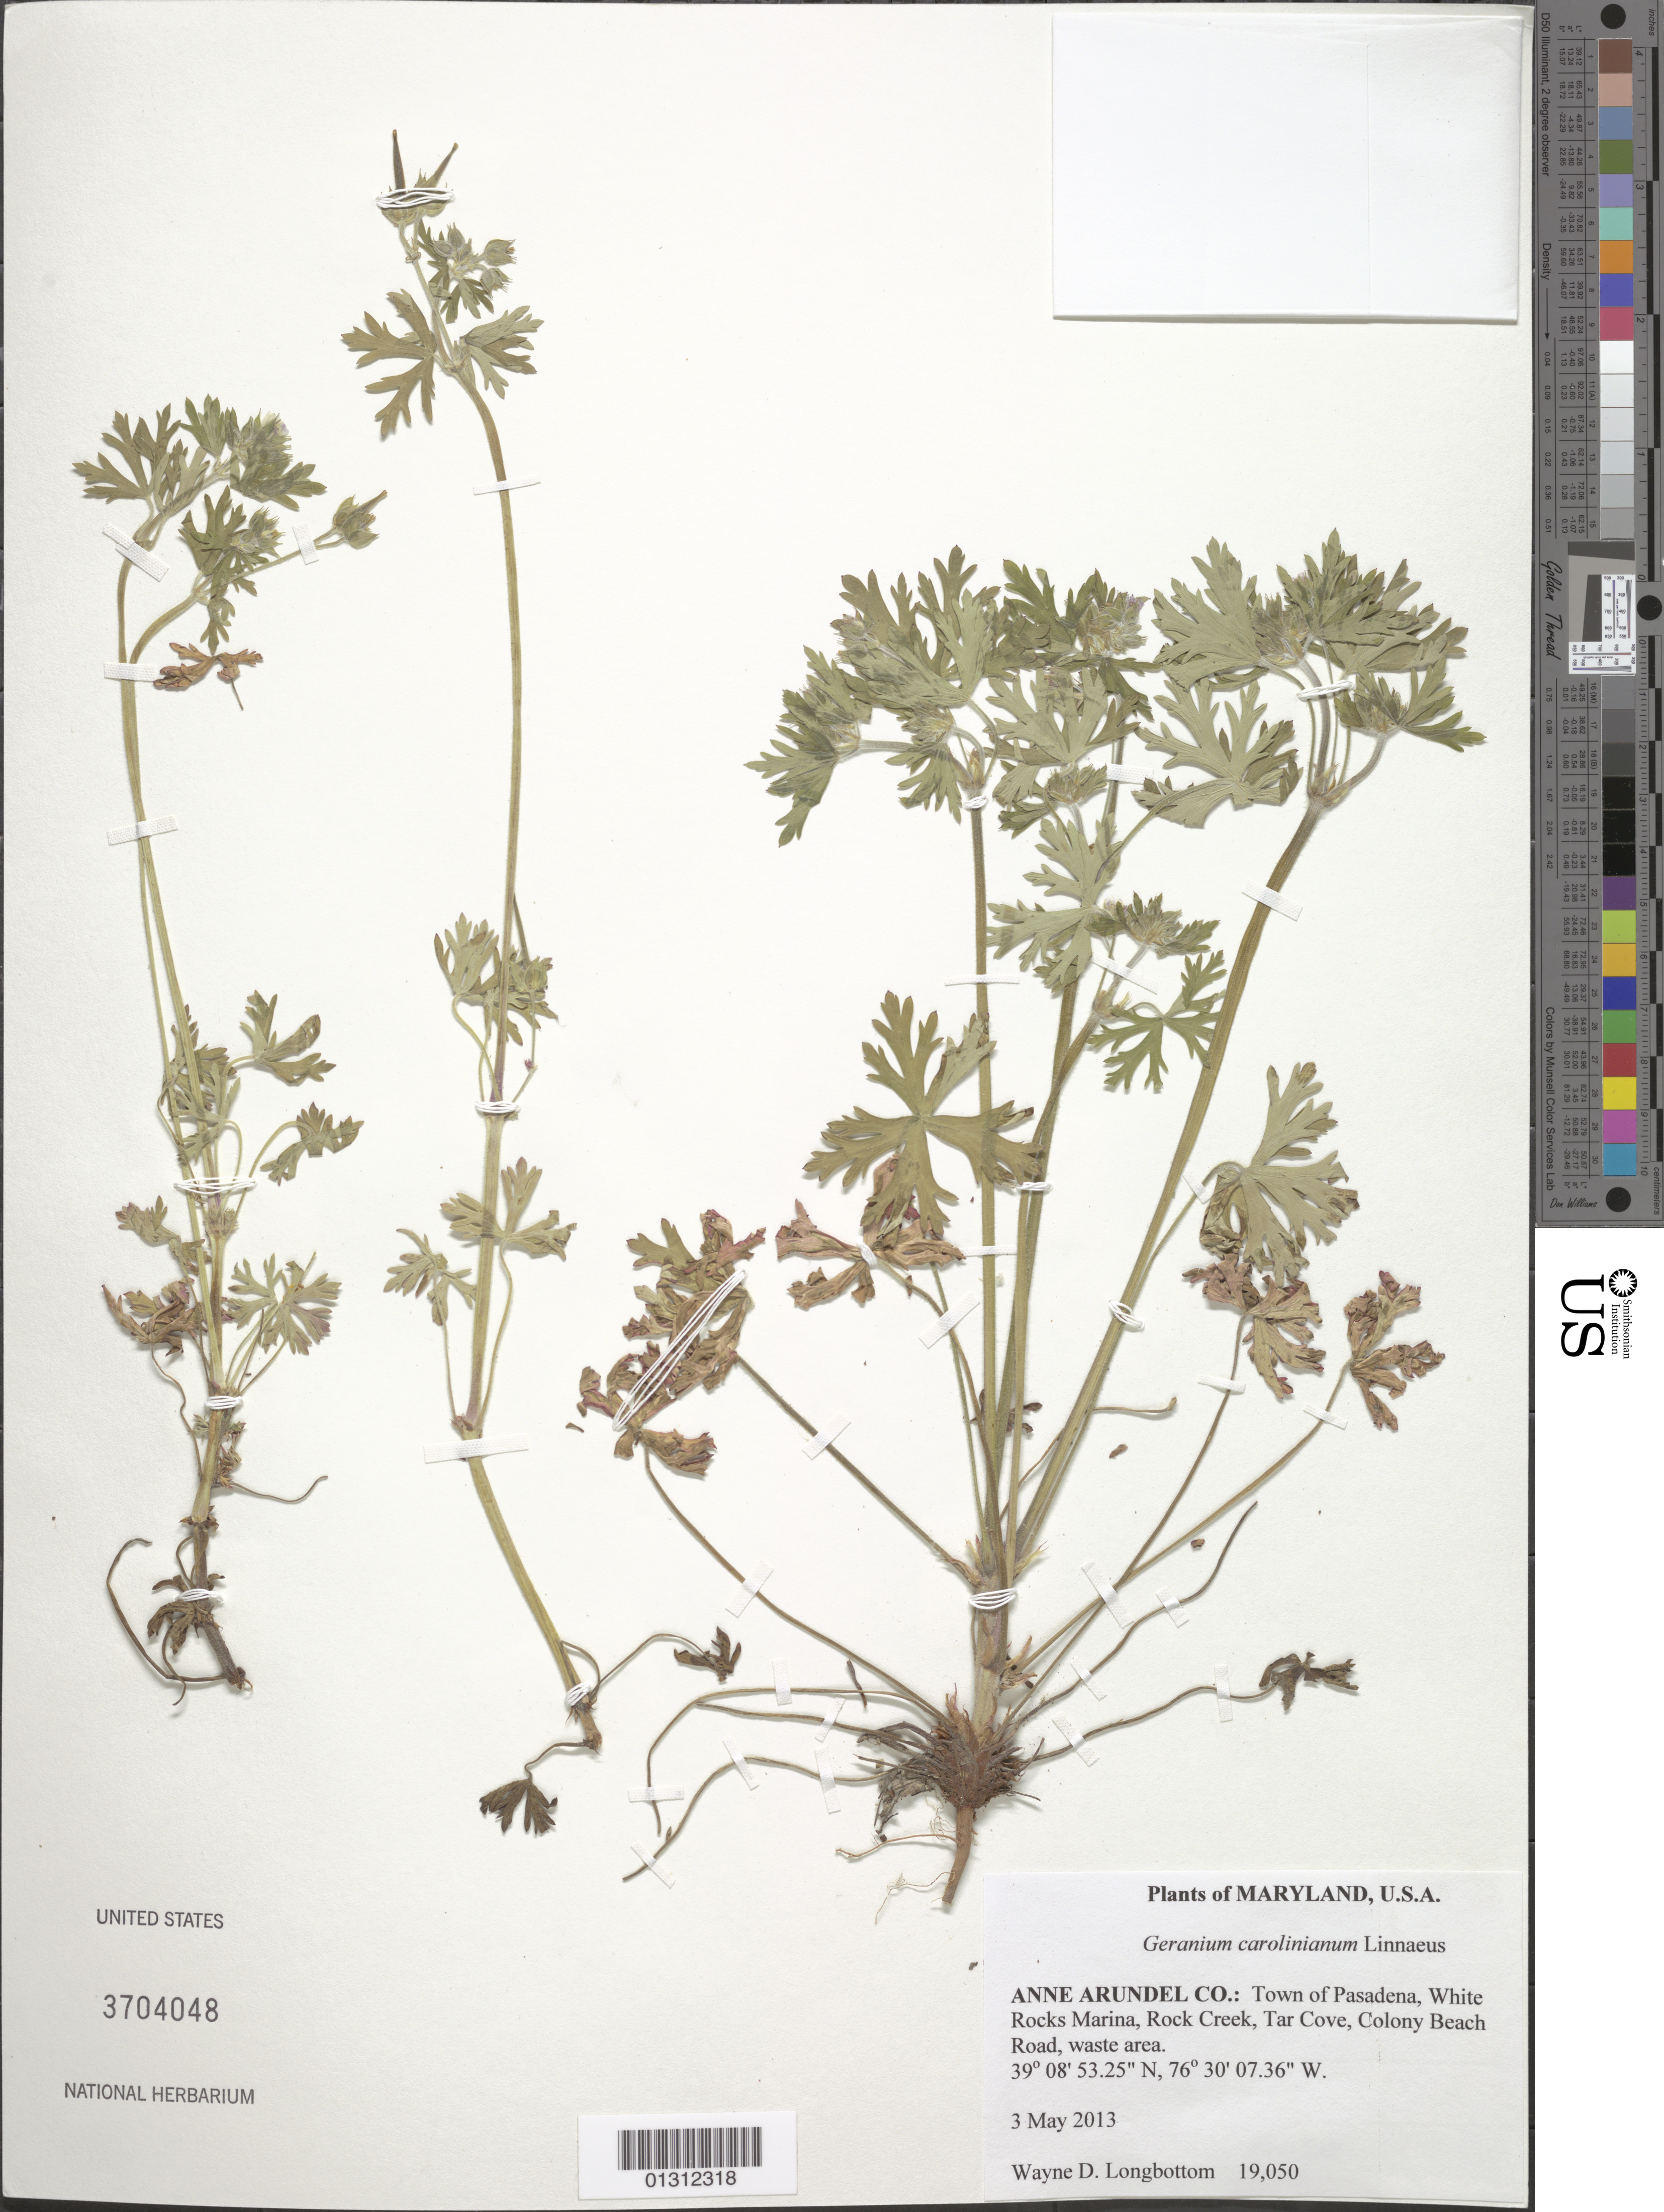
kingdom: Plantae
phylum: Tracheophyta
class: Magnoliopsida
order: Geraniales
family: Geraniaceae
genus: Geranium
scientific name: Geranium carolinianum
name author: L.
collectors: W. D. Longbottom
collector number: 19050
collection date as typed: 3 May 2013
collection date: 2013-05-03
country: United States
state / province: Maryland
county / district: Anne Arundel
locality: Town of Pasadena, White Rocks Marina, Rock Creek. Tar Cove, Colony Beach Road, waste area.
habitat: Waste area.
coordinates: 39 08 53.35 N, 76 30 07.36 W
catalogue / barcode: US 3704048